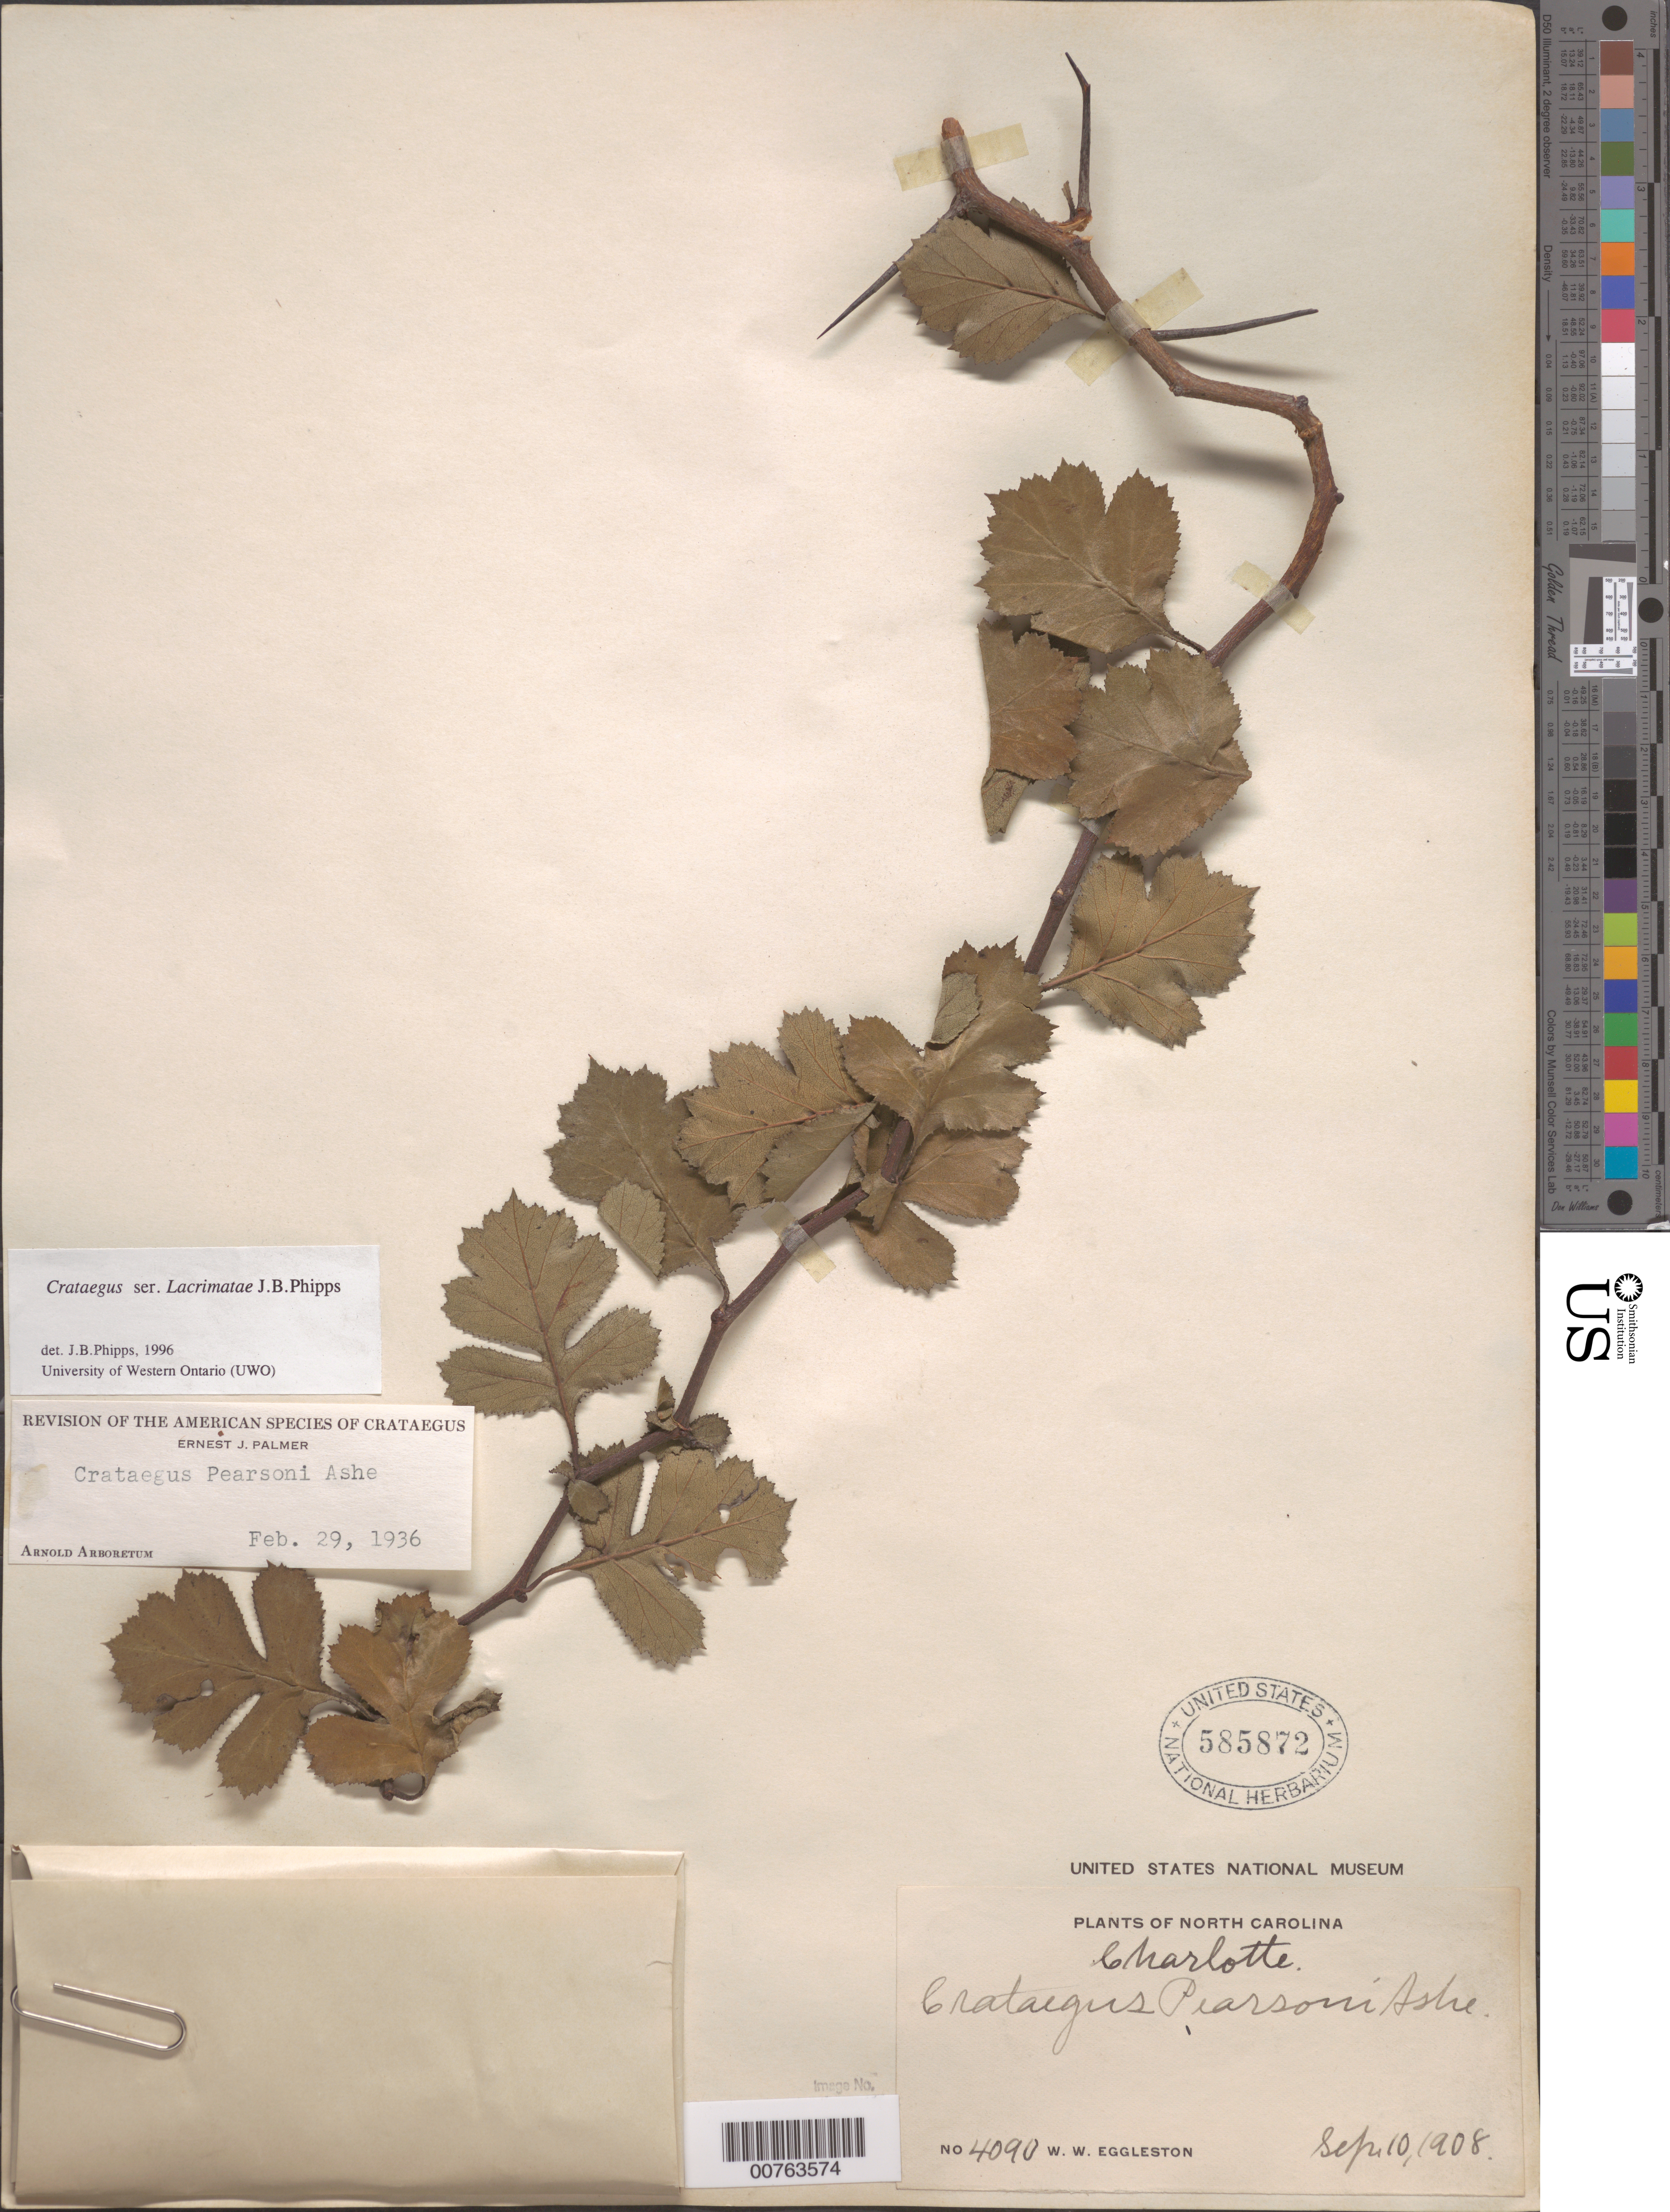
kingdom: Plantae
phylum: Tracheophyta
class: Magnoliopsida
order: Rosales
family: Rosaceae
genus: Crataegus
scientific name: Crataegus pearsonii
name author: Ashe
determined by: Palmer, E. J.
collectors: W. W. Eggleston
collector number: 4090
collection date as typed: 10 Sep 1908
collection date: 1908-09-10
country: United States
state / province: North Carolina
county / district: Mecklenburg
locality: Charlotte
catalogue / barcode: US 585872